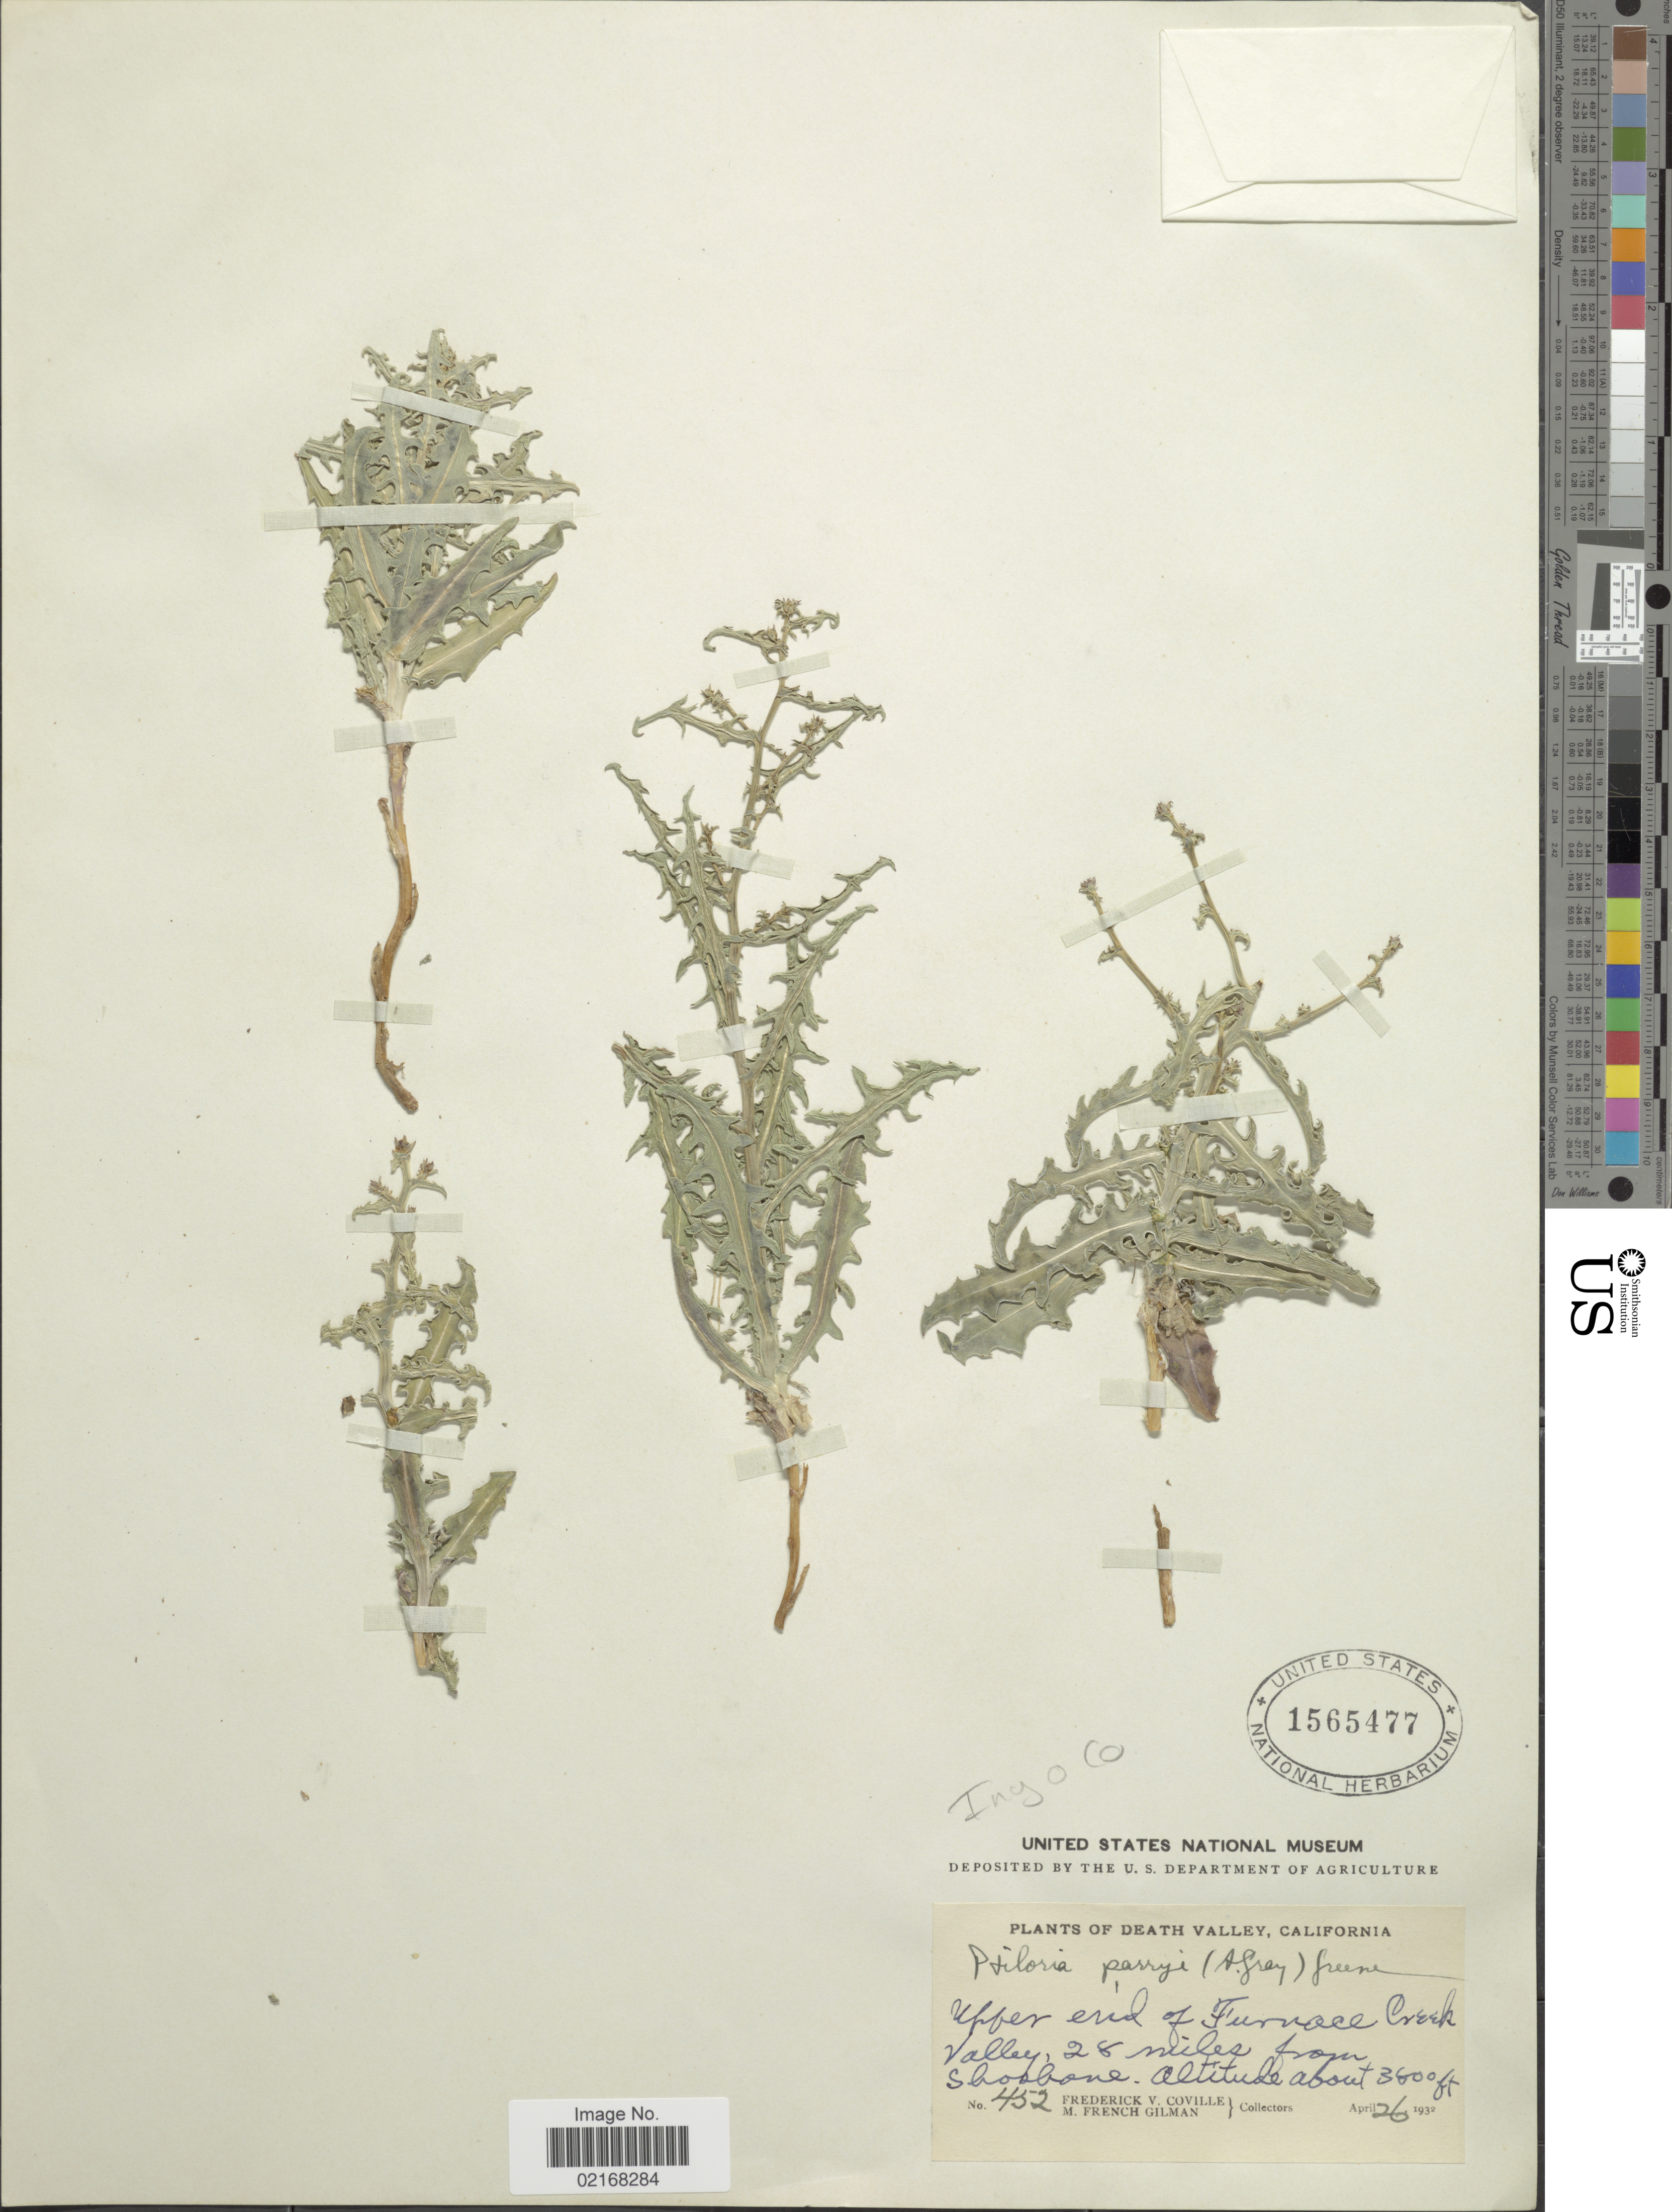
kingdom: Plantae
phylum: Tracheophyta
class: Magnoliopsida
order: Asterales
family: Asteraceae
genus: Stephanomeria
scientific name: Stephanomeria parryi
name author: A. Gray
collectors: F. V. Coville & M. F. Gilman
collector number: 452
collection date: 1932-04-26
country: United States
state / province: California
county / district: Inyo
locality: Death Valley, California. Upper erid of Furnace Creek Valley, 28 miles from Shoshone. Inyo Co.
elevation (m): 1097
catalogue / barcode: US 1565477